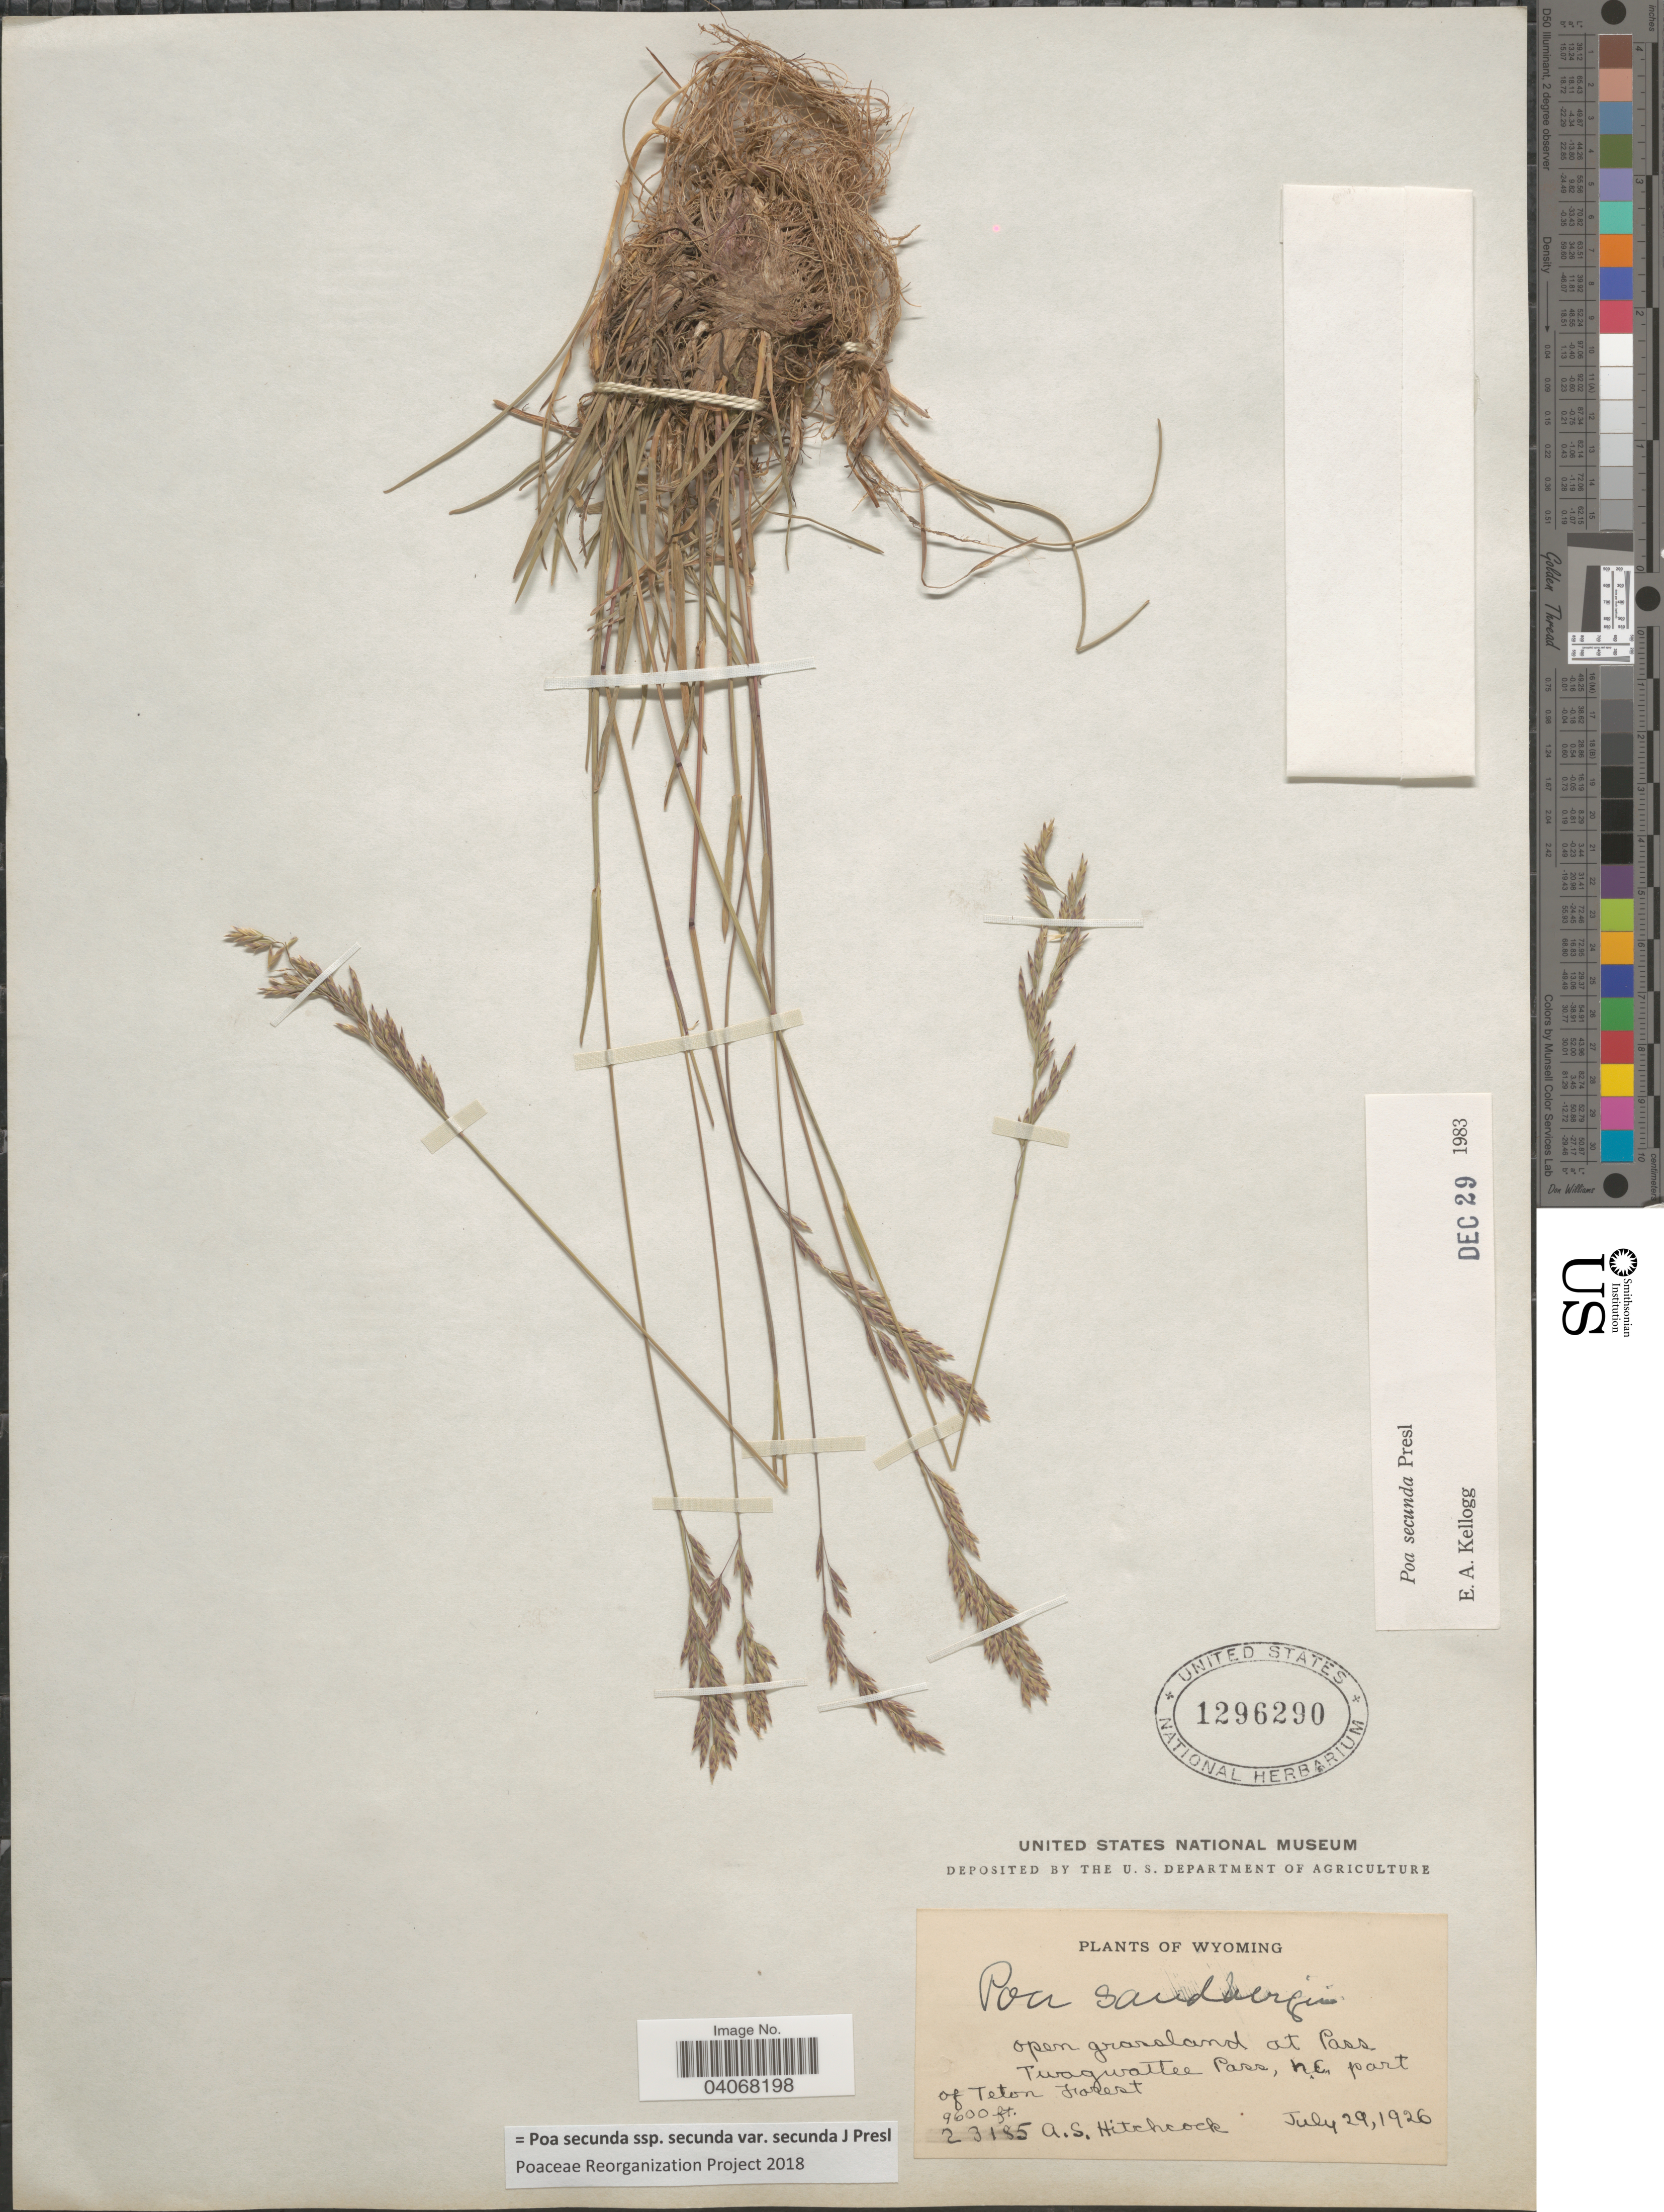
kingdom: Plantae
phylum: Tracheophyta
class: Liliopsida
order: Poales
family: Poaceae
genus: Poa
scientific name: Poa secunda subsp. secunda var. secunda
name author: J. Presl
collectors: A. S. Hitchcock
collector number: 23185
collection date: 1926-07-29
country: United States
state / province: Wyoming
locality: Open grassland at Pass Twagwattee Pass, N. E. part of Teton Forest.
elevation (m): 2926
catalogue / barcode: US 1296290